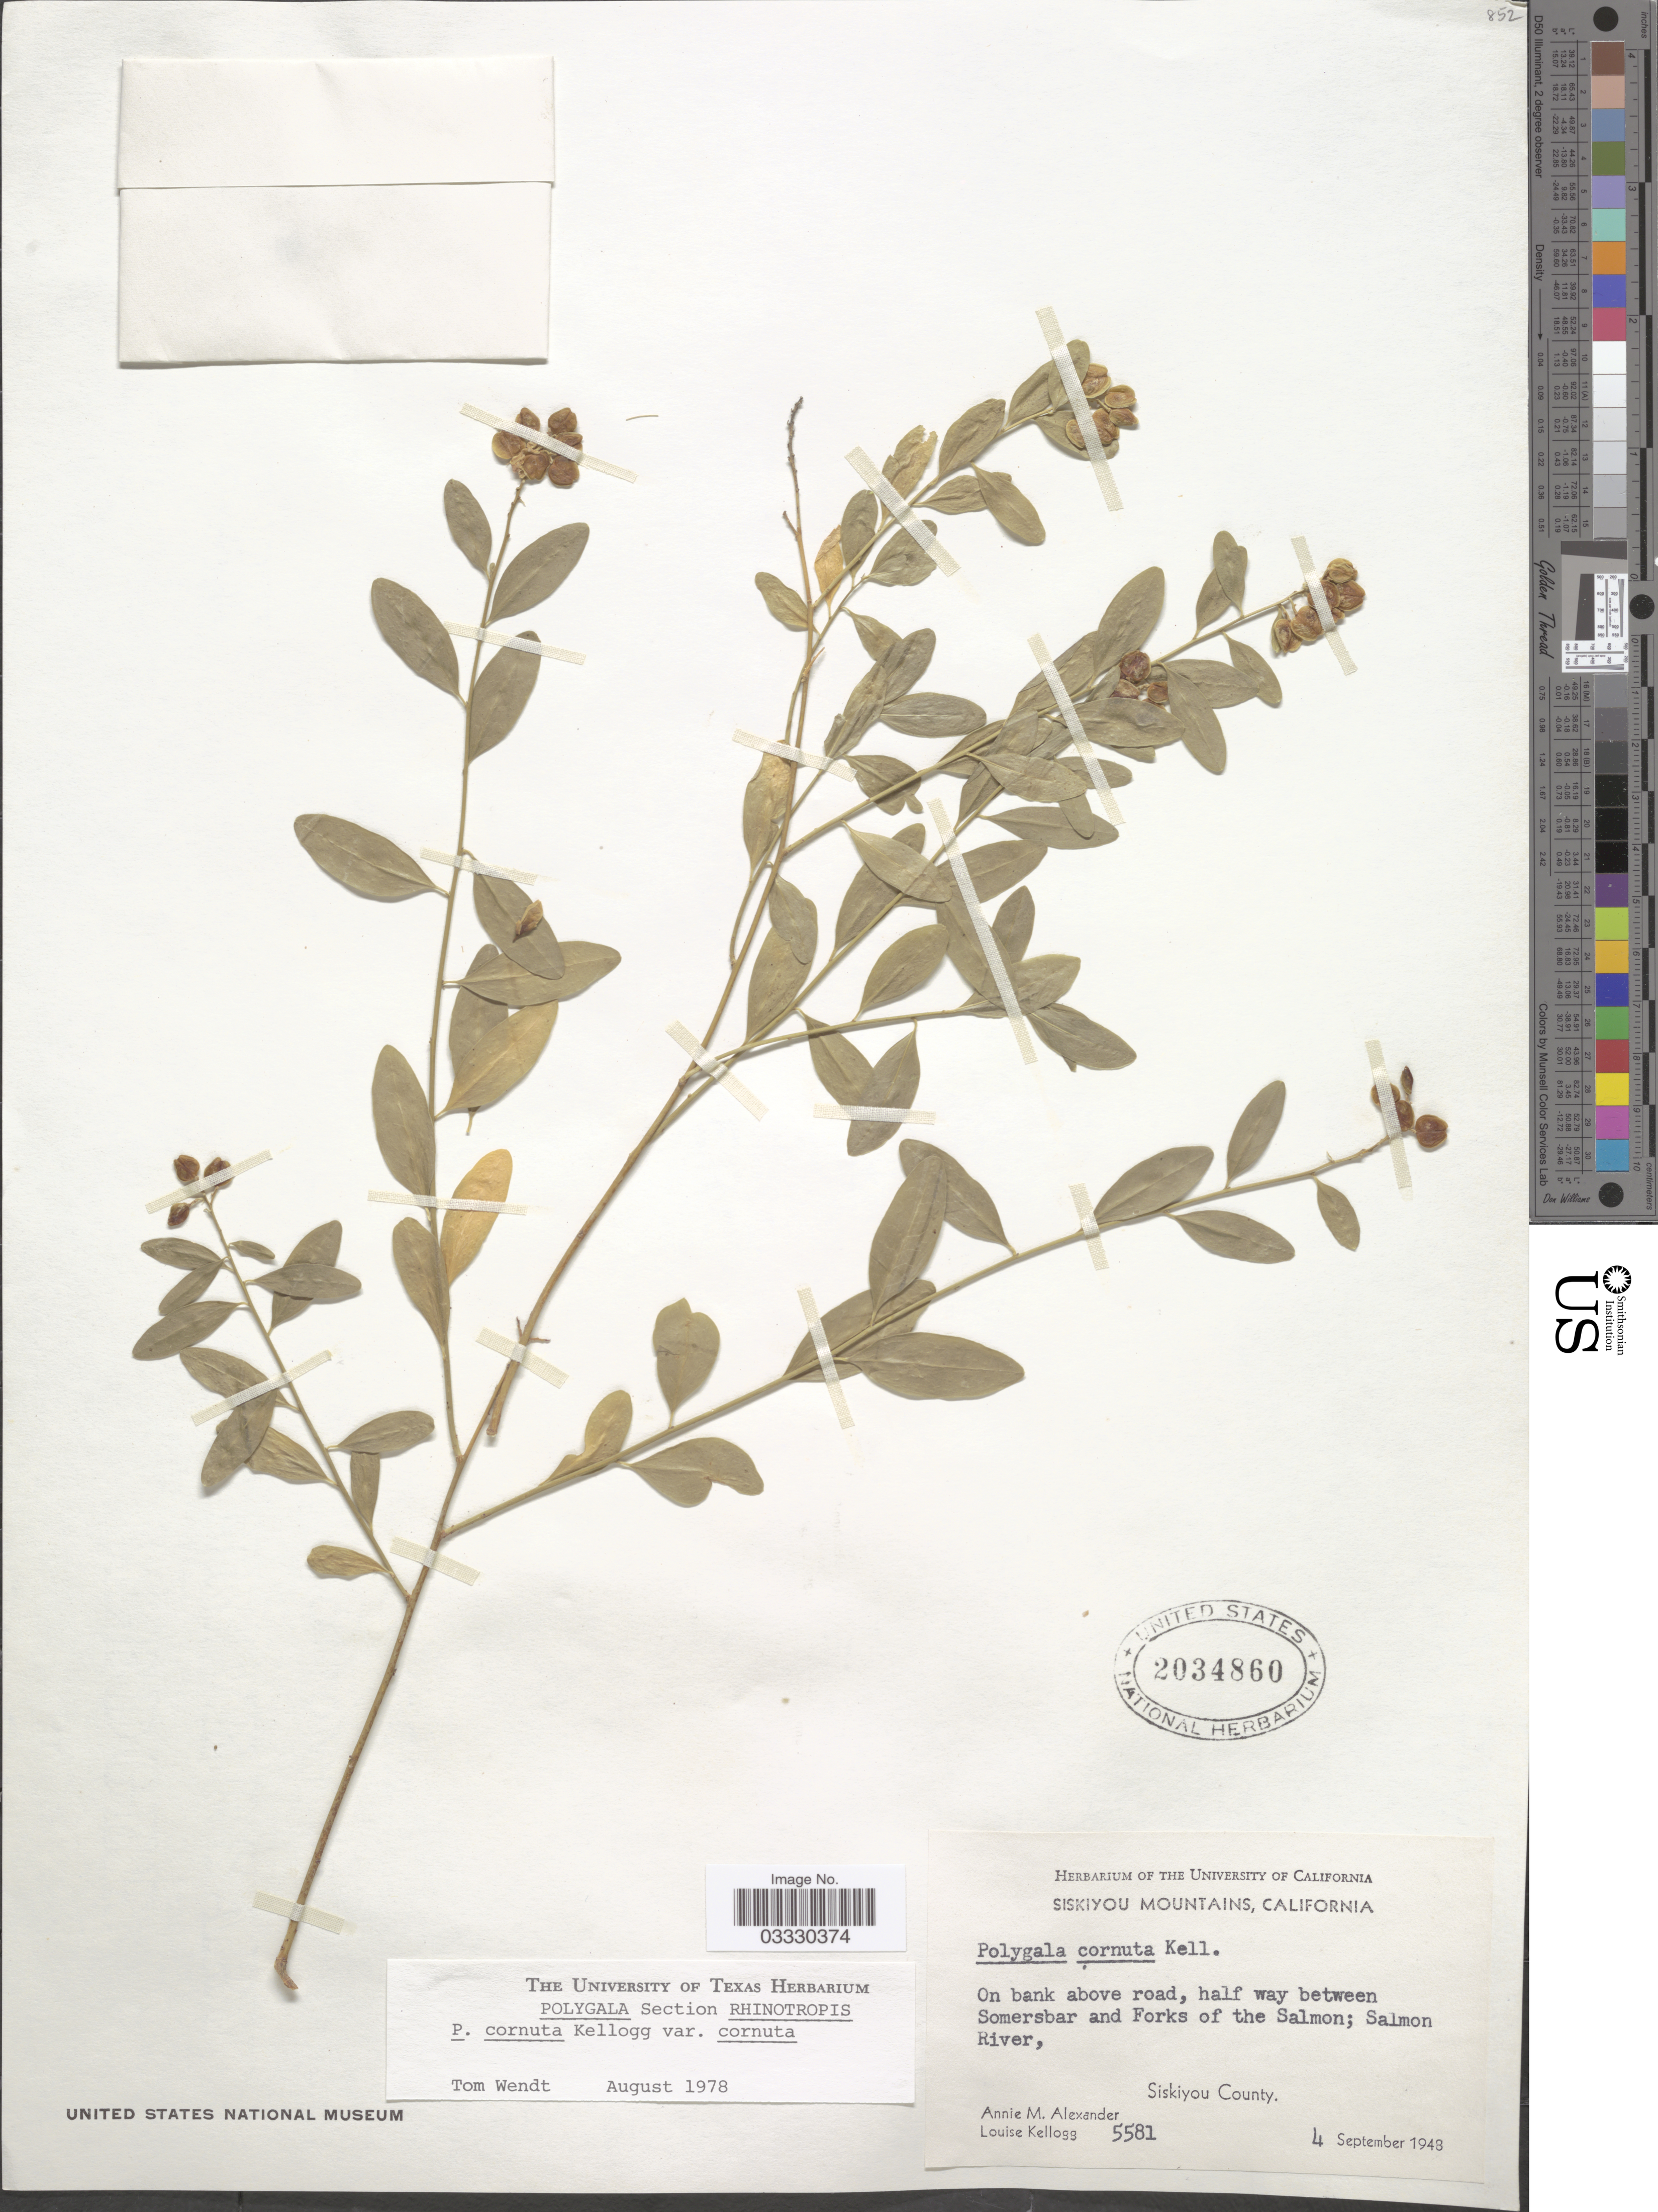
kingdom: Plantae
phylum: Tracheophyta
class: Magnoliopsida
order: Fabales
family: Polygalaceae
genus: Rhinotropis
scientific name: Rhinotropis cornuta var. cornuta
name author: (Kellogg) J.R. Abbott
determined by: Strong, Mark T., (BOT), Smithsonian Institution - National Museum of Natural History (UNITED STATES)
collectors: A. M. Alexander & L. Kellogg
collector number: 5581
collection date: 1948-09-04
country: United States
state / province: California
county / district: Siskiyou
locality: Siskiyou Mountains. On bank above road, half way between Somersbar and Forks of the Salmon; Salmon River, Siskiyou County.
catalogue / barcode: US 2034860